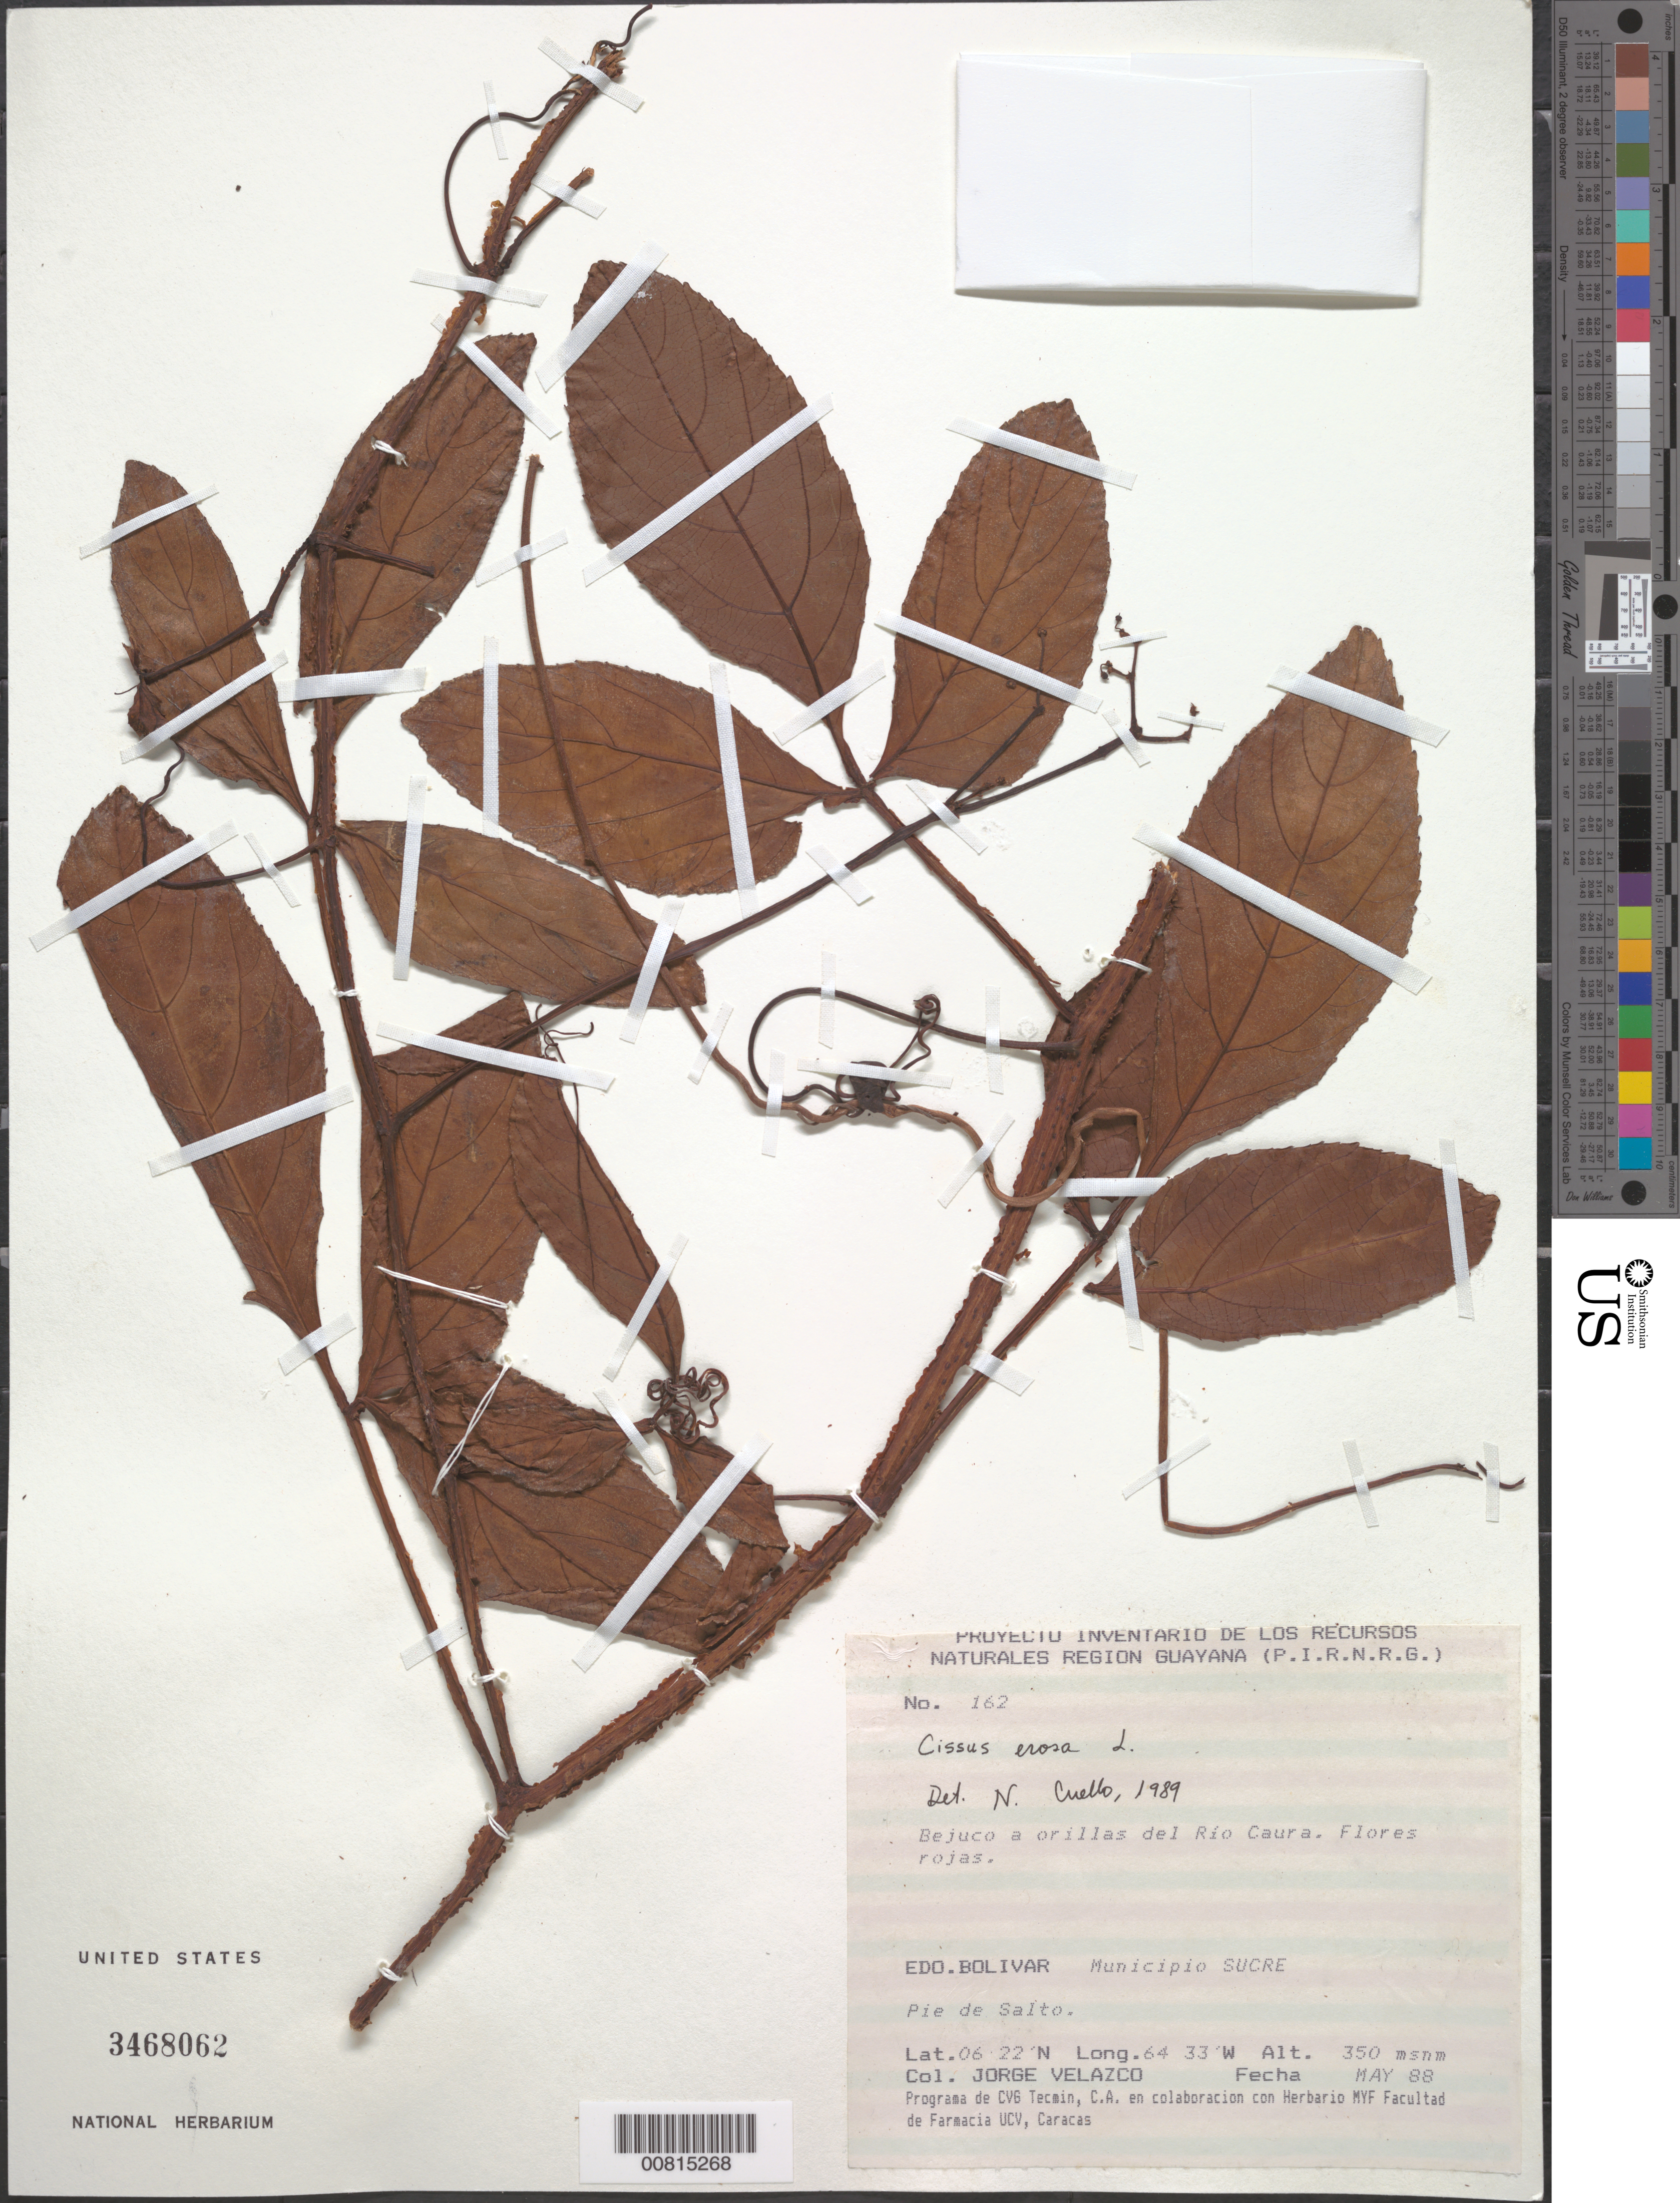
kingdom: Plantae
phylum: Tracheophyta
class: Magnoliopsida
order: Vitales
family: Vitaceae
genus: Cissus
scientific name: Cissus erosa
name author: Rich.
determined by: Cuello, Nidia L.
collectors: J. Velazco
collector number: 162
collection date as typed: May-88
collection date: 1988-05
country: Venezuela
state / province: Bolívar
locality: Mun. Sucre, Río Caura, Pie de Salto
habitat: Riverbank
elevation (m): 350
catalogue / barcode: US 3468062